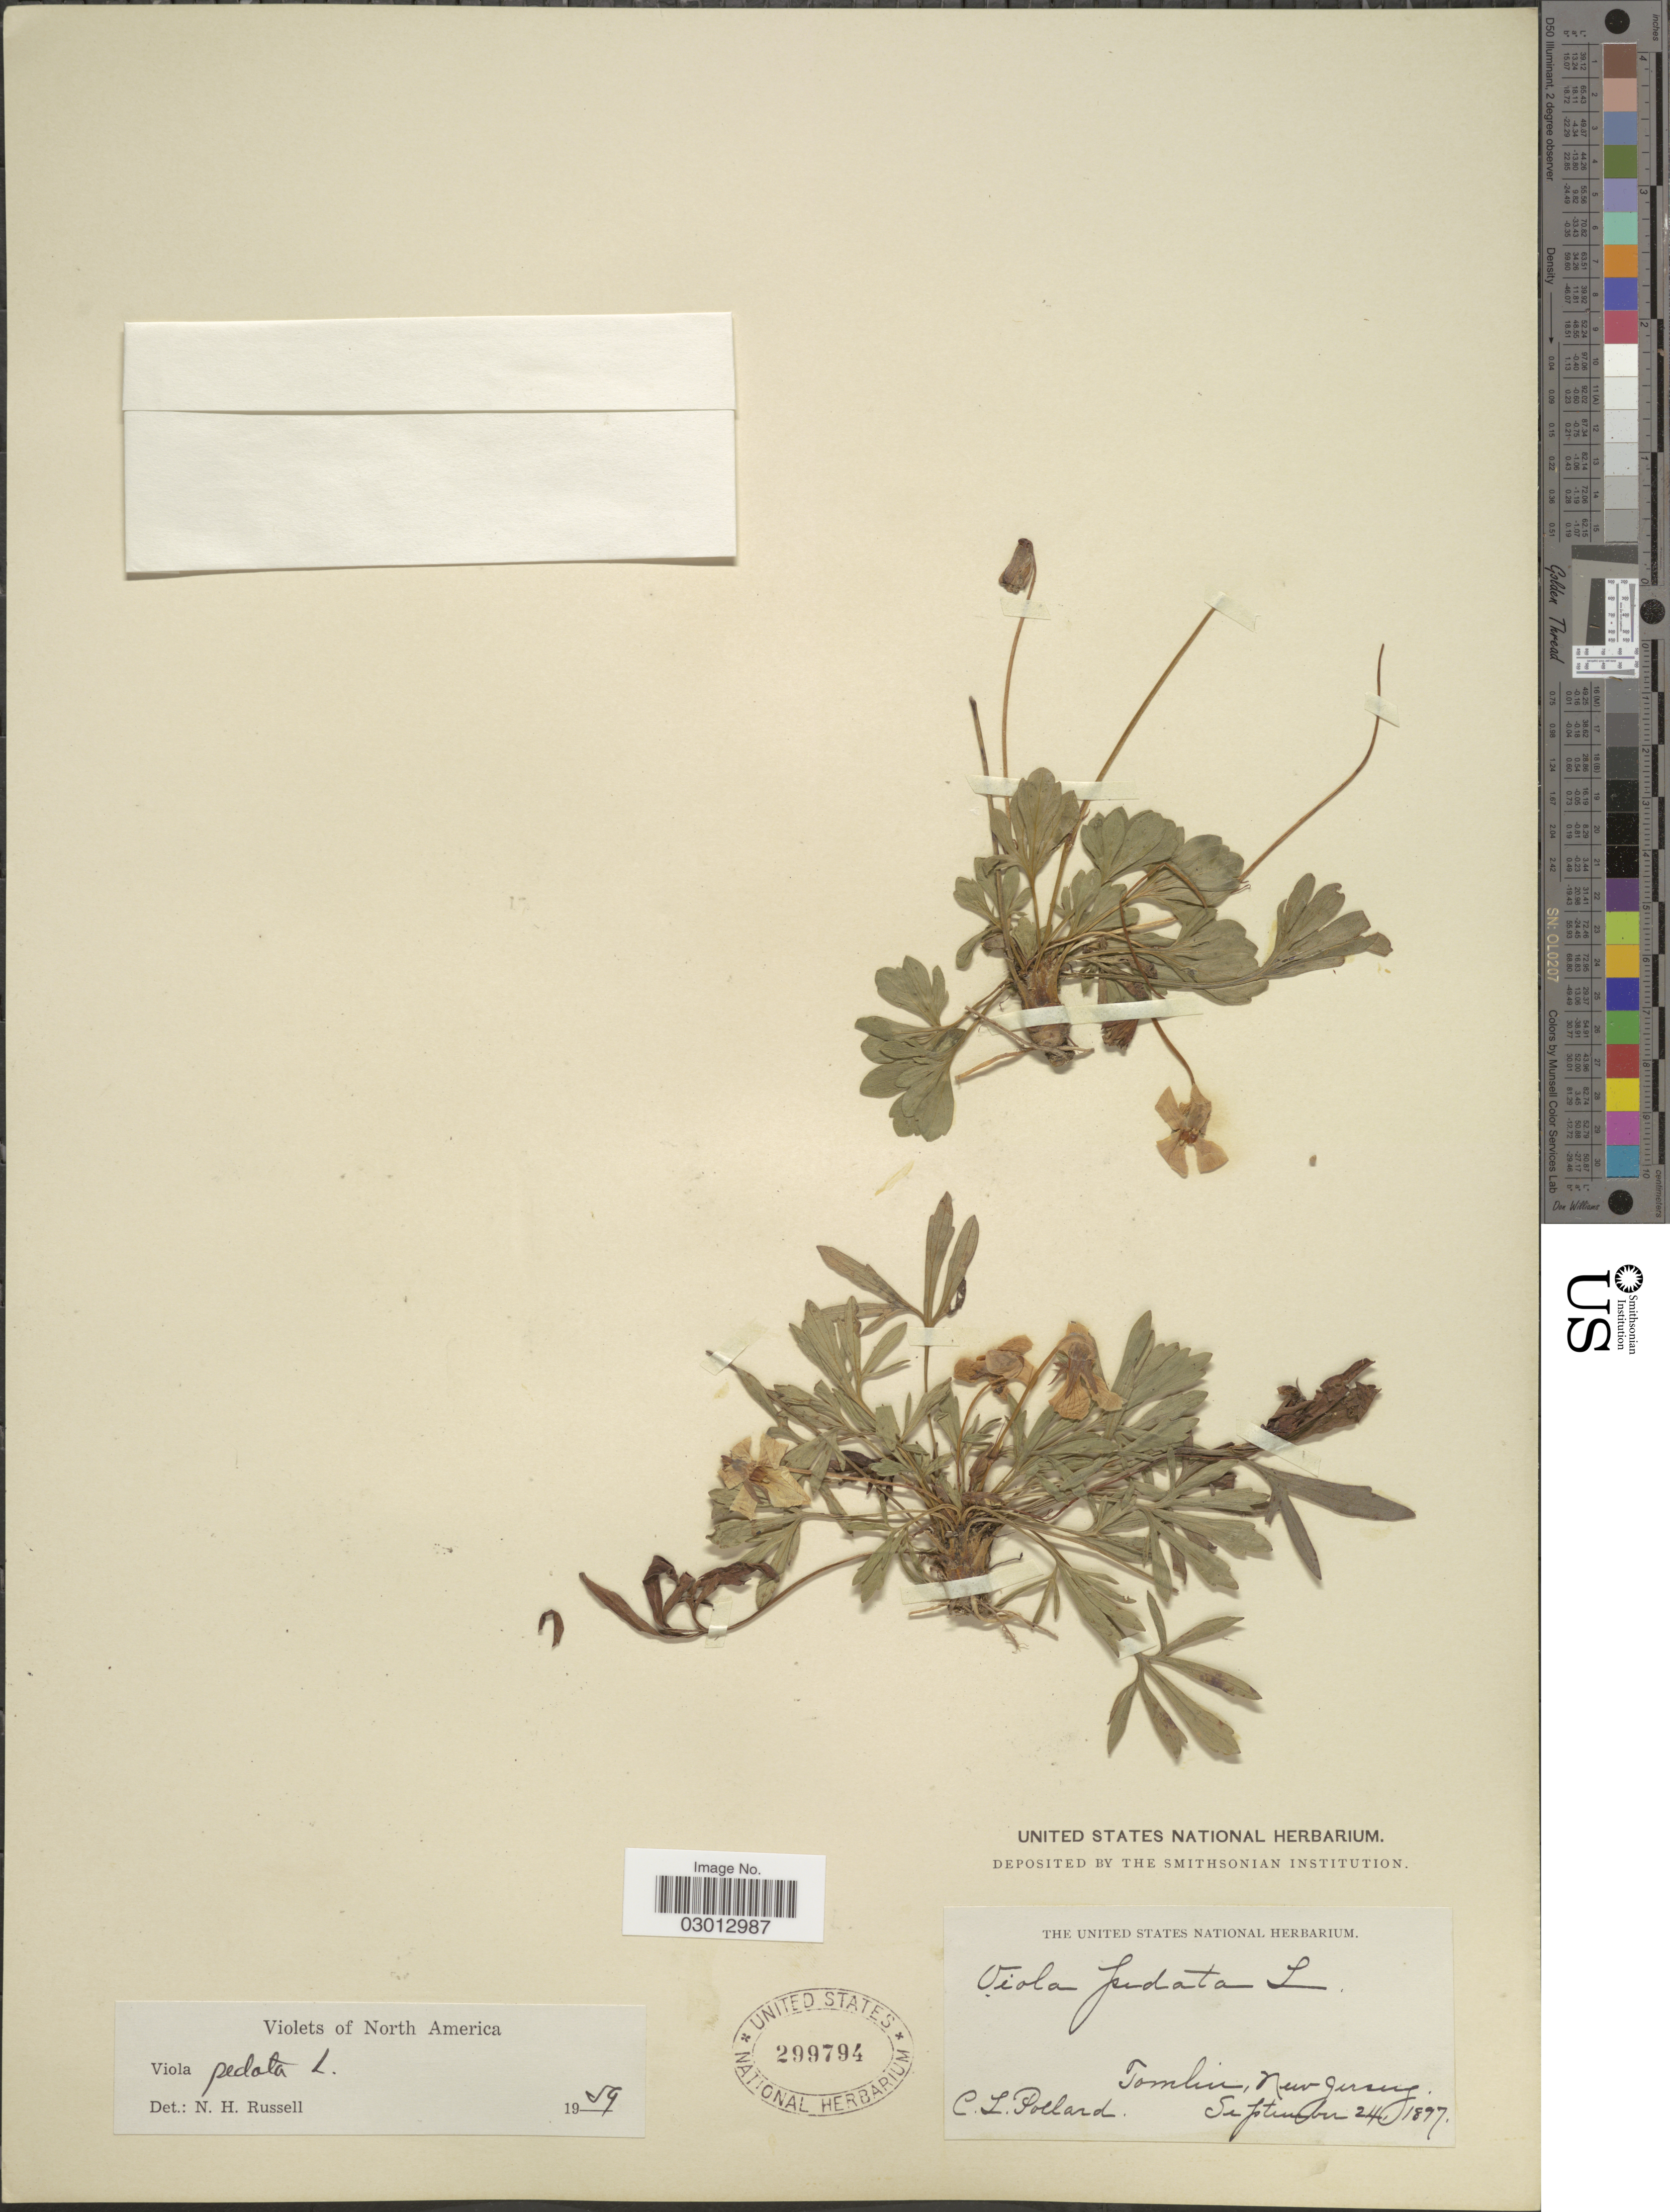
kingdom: Plantae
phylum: Tracheophyta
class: Magnoliopsida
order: Malpighiales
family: Violaceae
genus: Viola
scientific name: Viola pedata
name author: L.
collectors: C. L. Pollard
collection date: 1897-09-24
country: United States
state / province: New Jersey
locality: Tomlin.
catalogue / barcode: US 299794